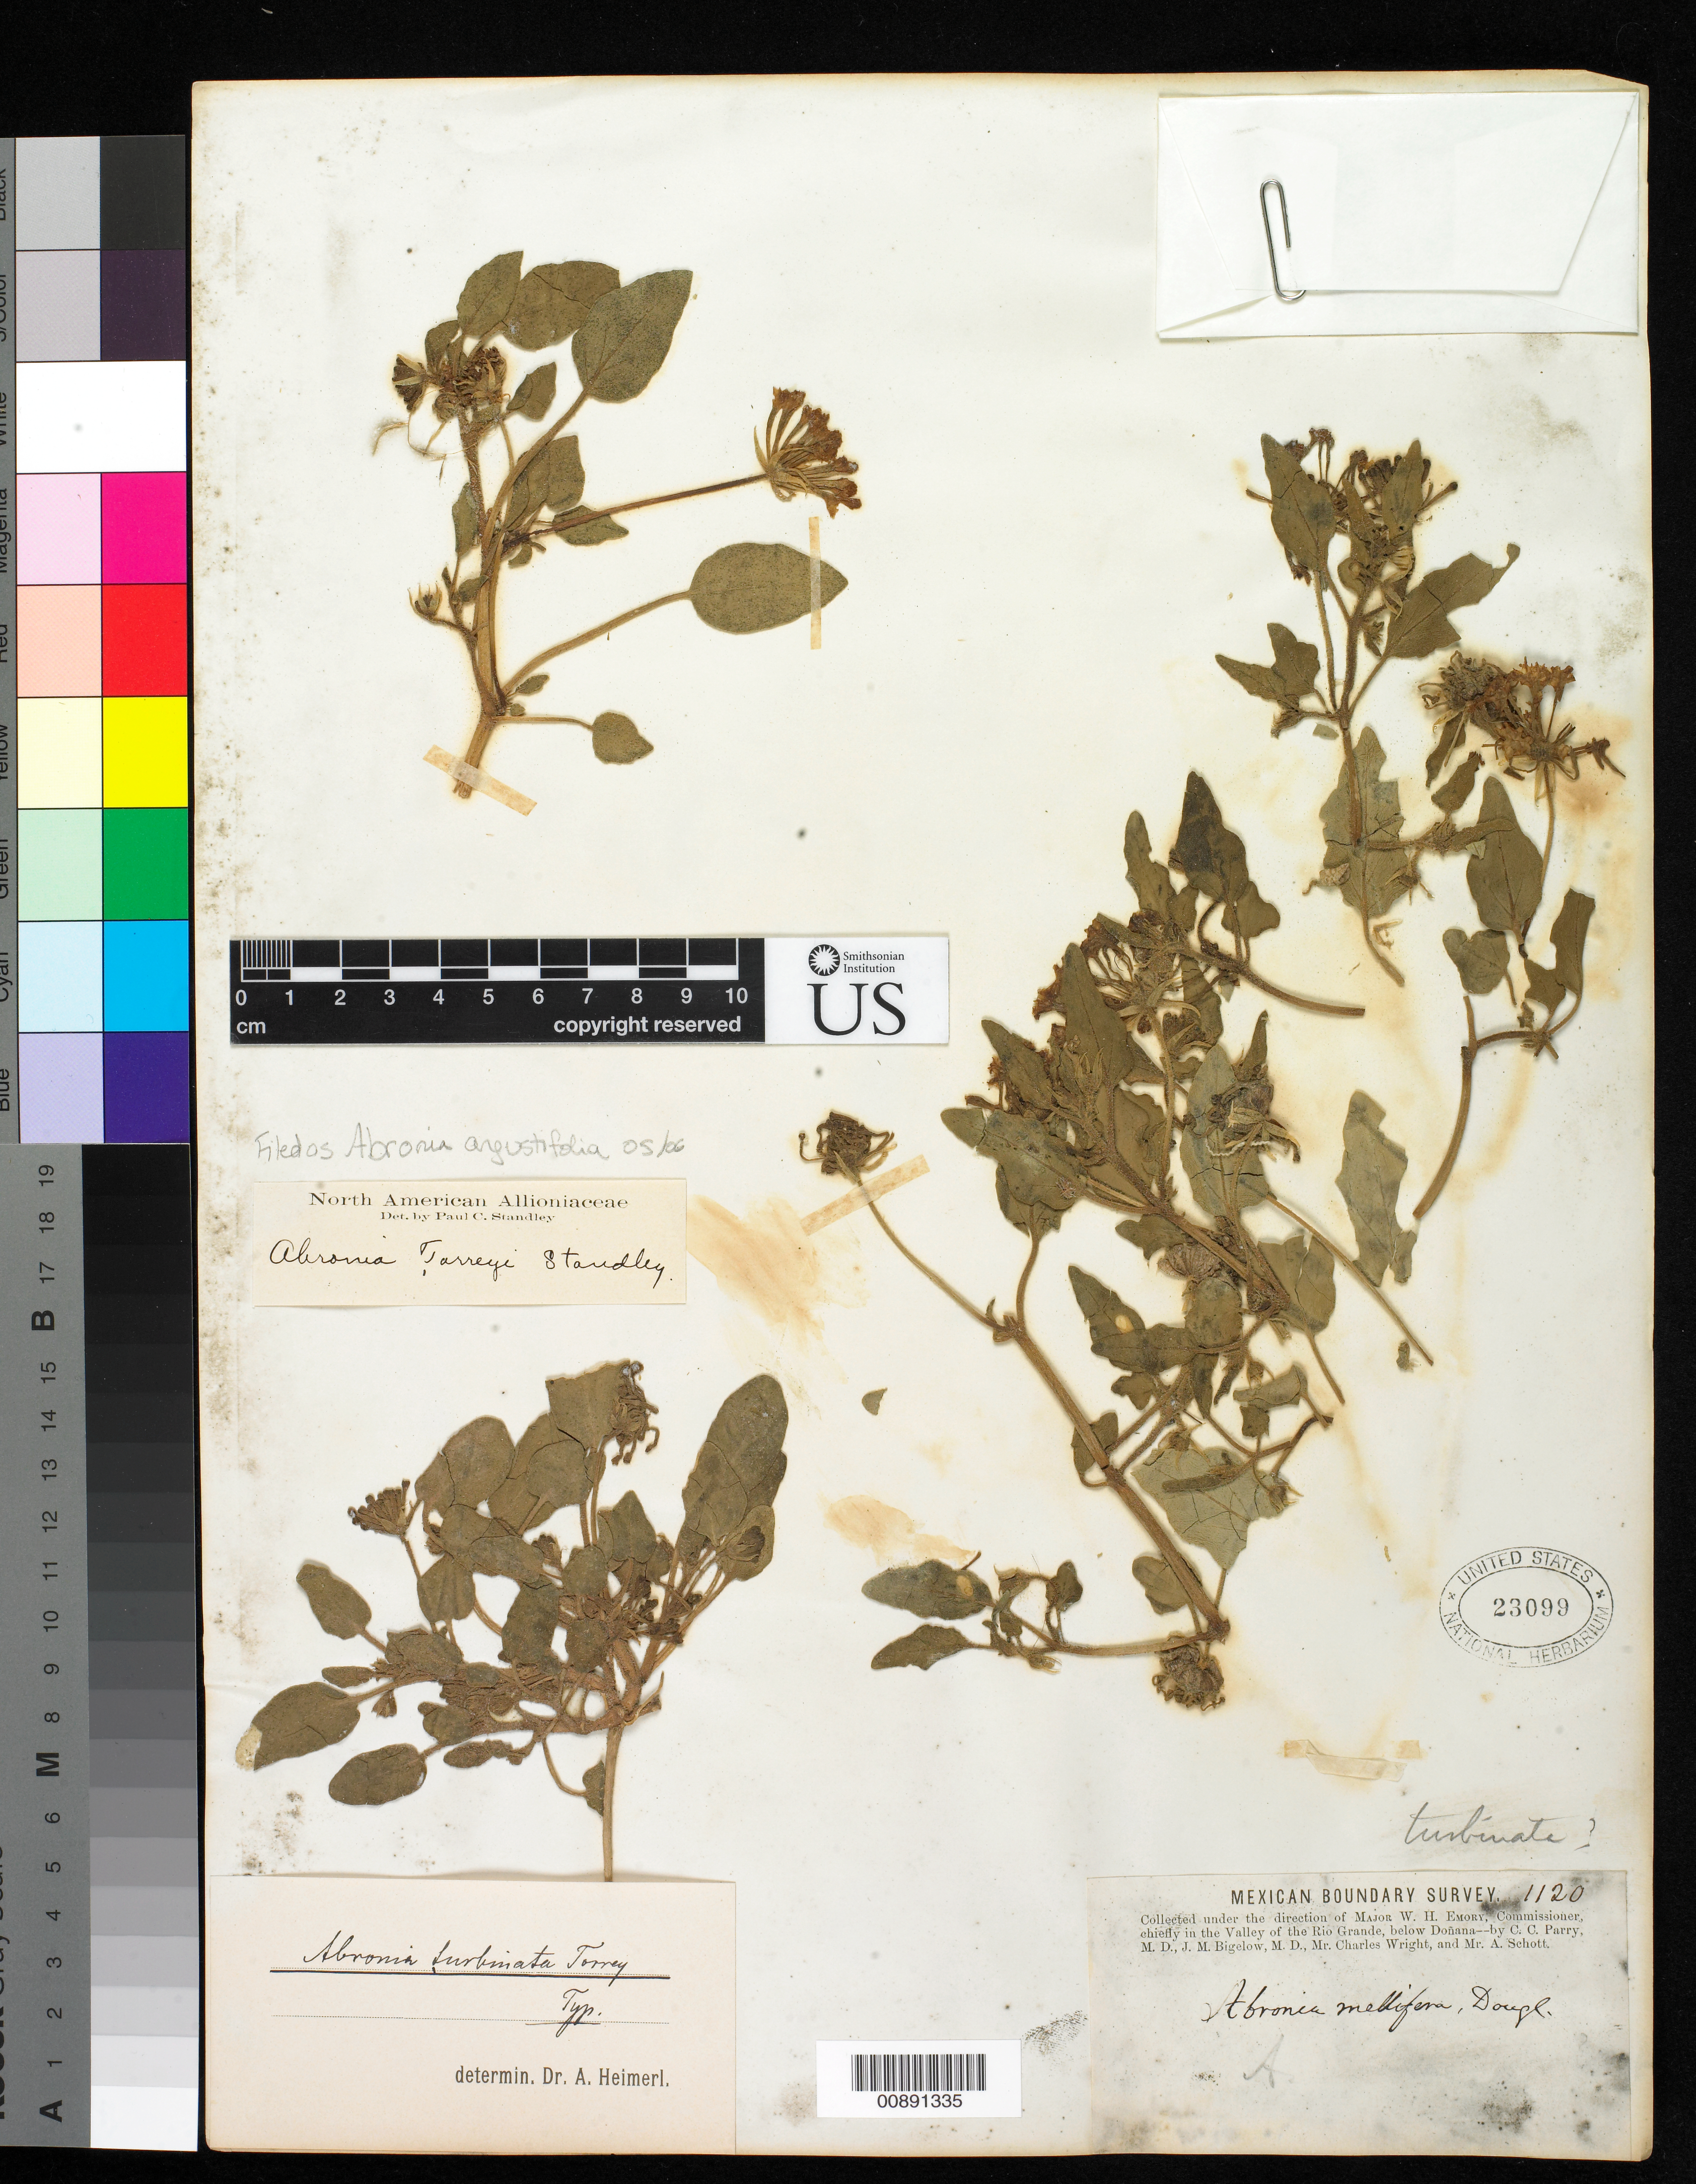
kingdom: Plantae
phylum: Tracheophyta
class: Magnoliopsida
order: Caryophyllales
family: Nyctaginaceae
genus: Abronia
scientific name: Abronia angustifolia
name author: Greene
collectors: C. C. Parry, J. M. Bigelow, C. Wright & A. C. V. Schott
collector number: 1120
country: United States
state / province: New Mexico / Texas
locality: Valley of the Rio Grande, below Doñana.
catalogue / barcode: US 23099